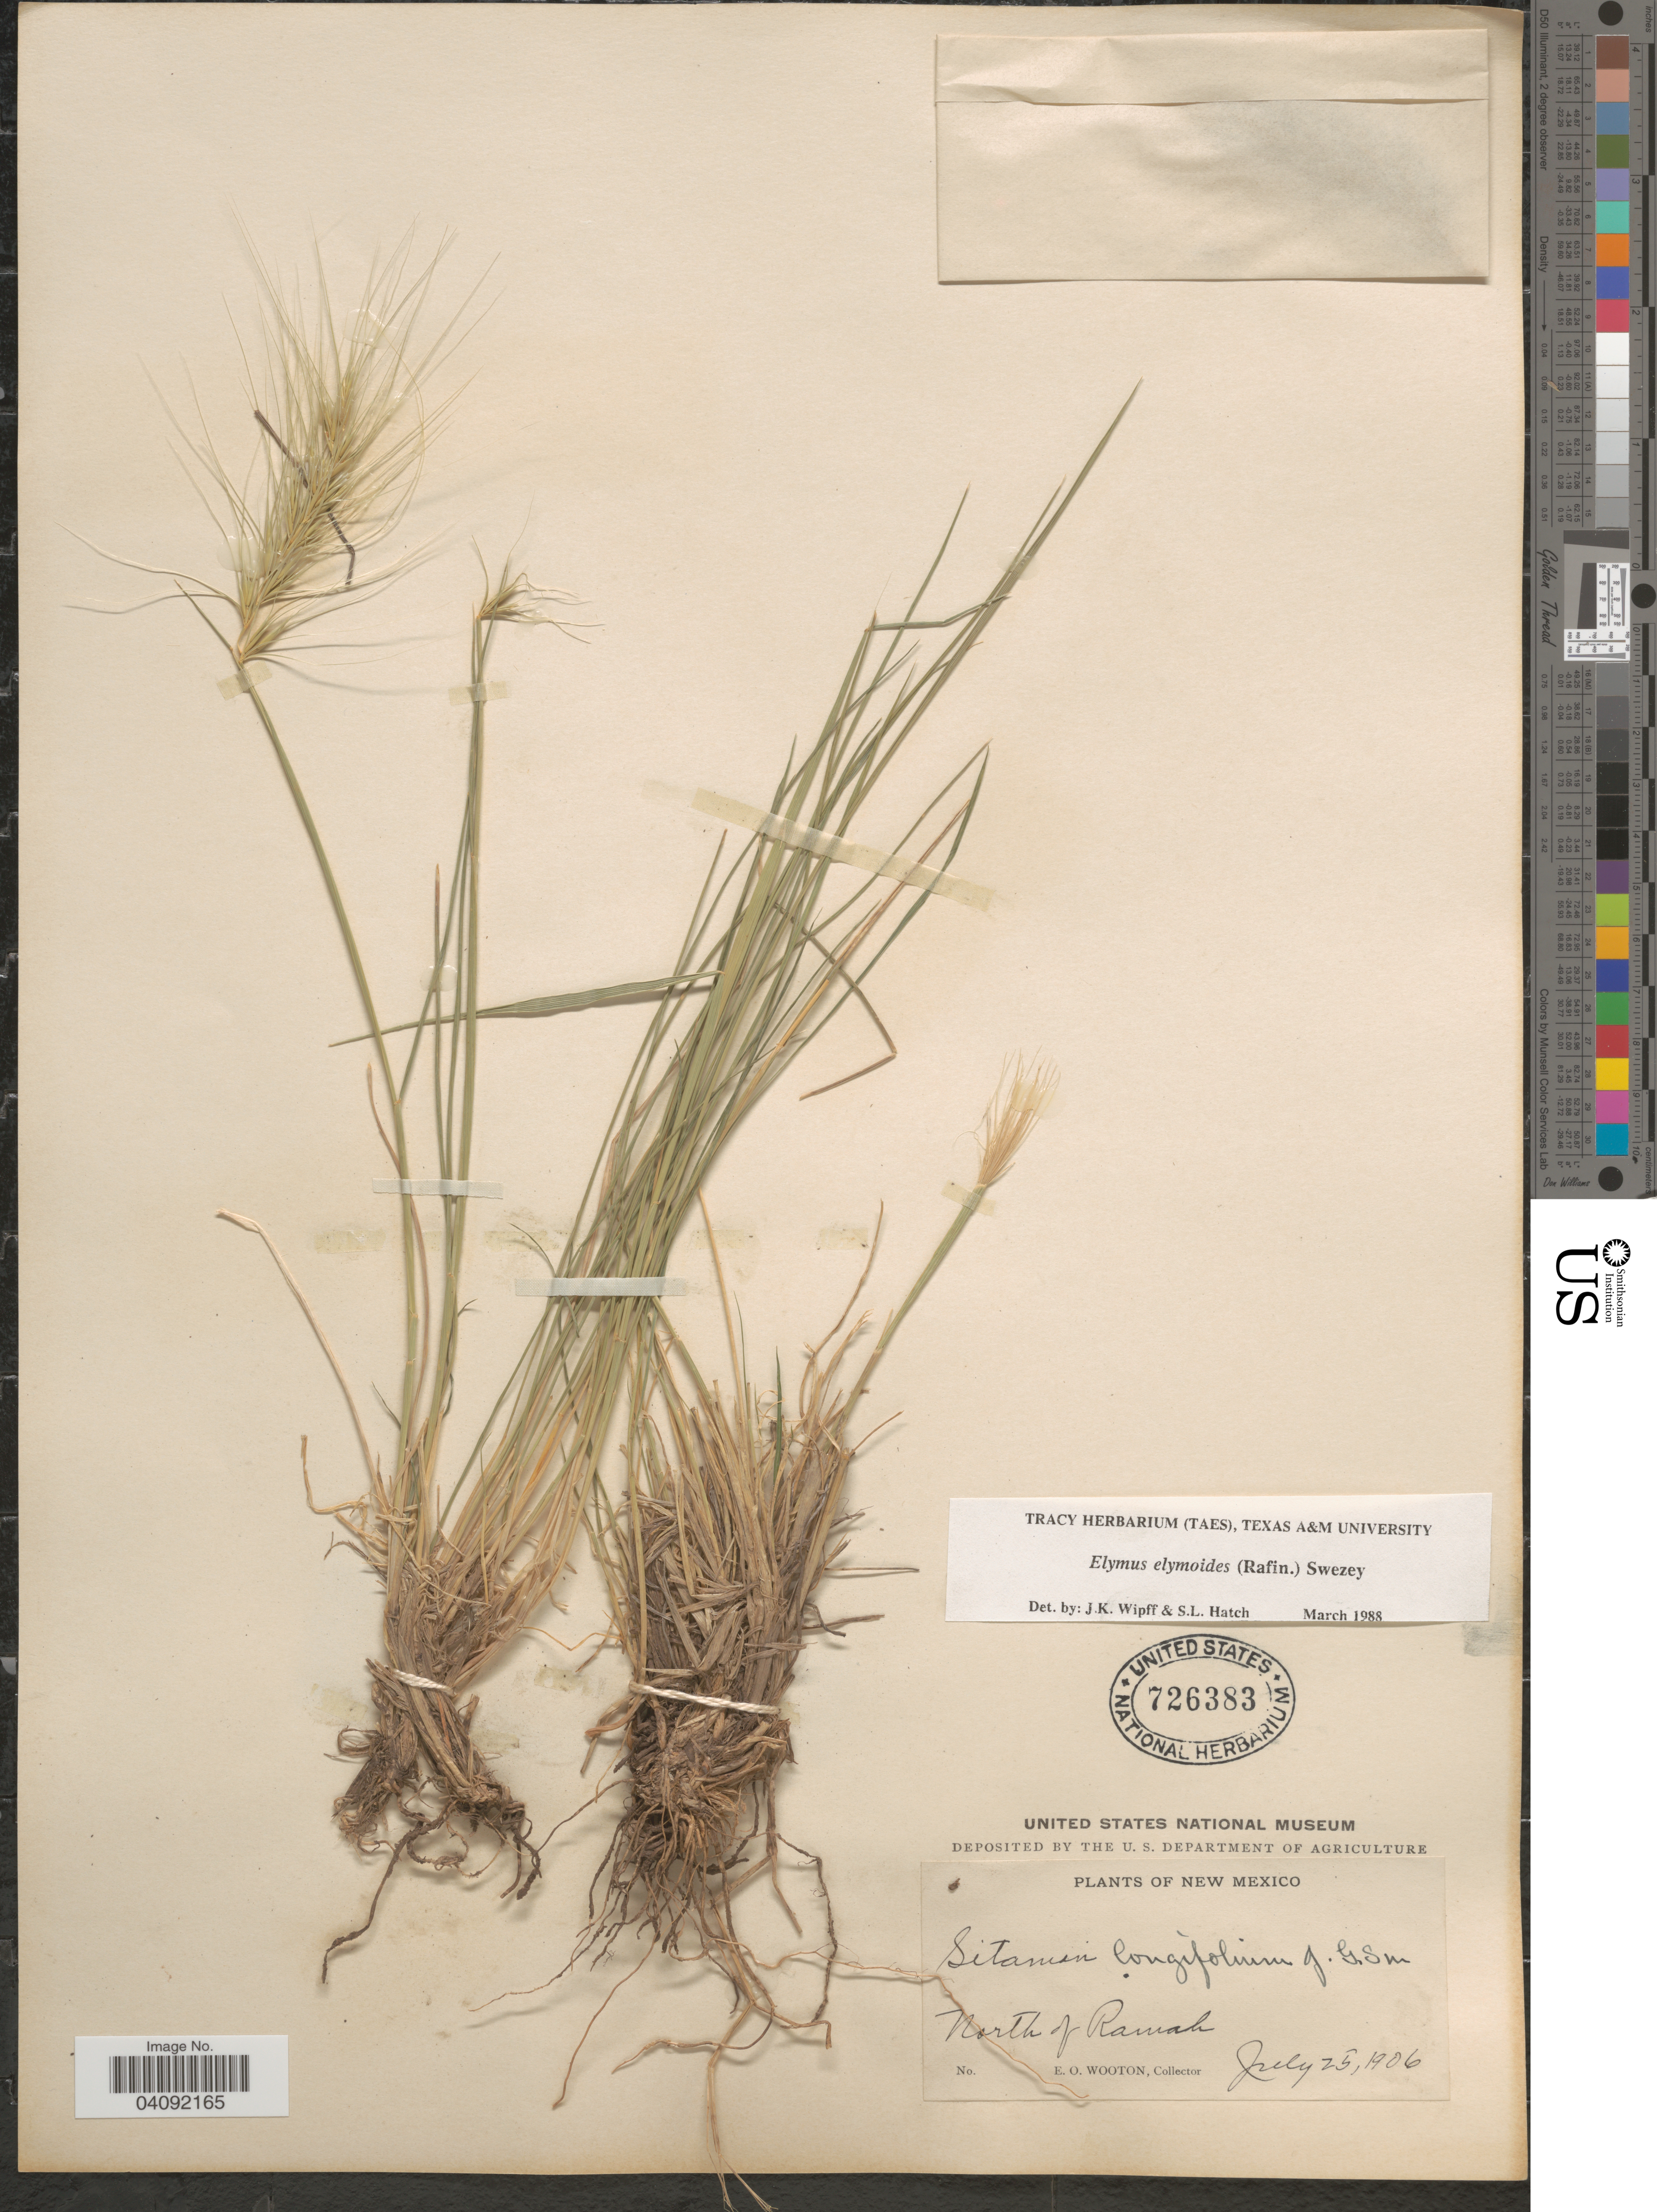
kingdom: Plantae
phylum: Tracheophyta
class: Liliopsida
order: Poales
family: Poaceae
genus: Elymus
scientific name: Elymus elymoides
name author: (Raf.) Swezey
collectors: E. O. Wooton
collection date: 1906-07-25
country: United States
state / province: New Mexico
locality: North of Ramah.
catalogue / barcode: US 726383